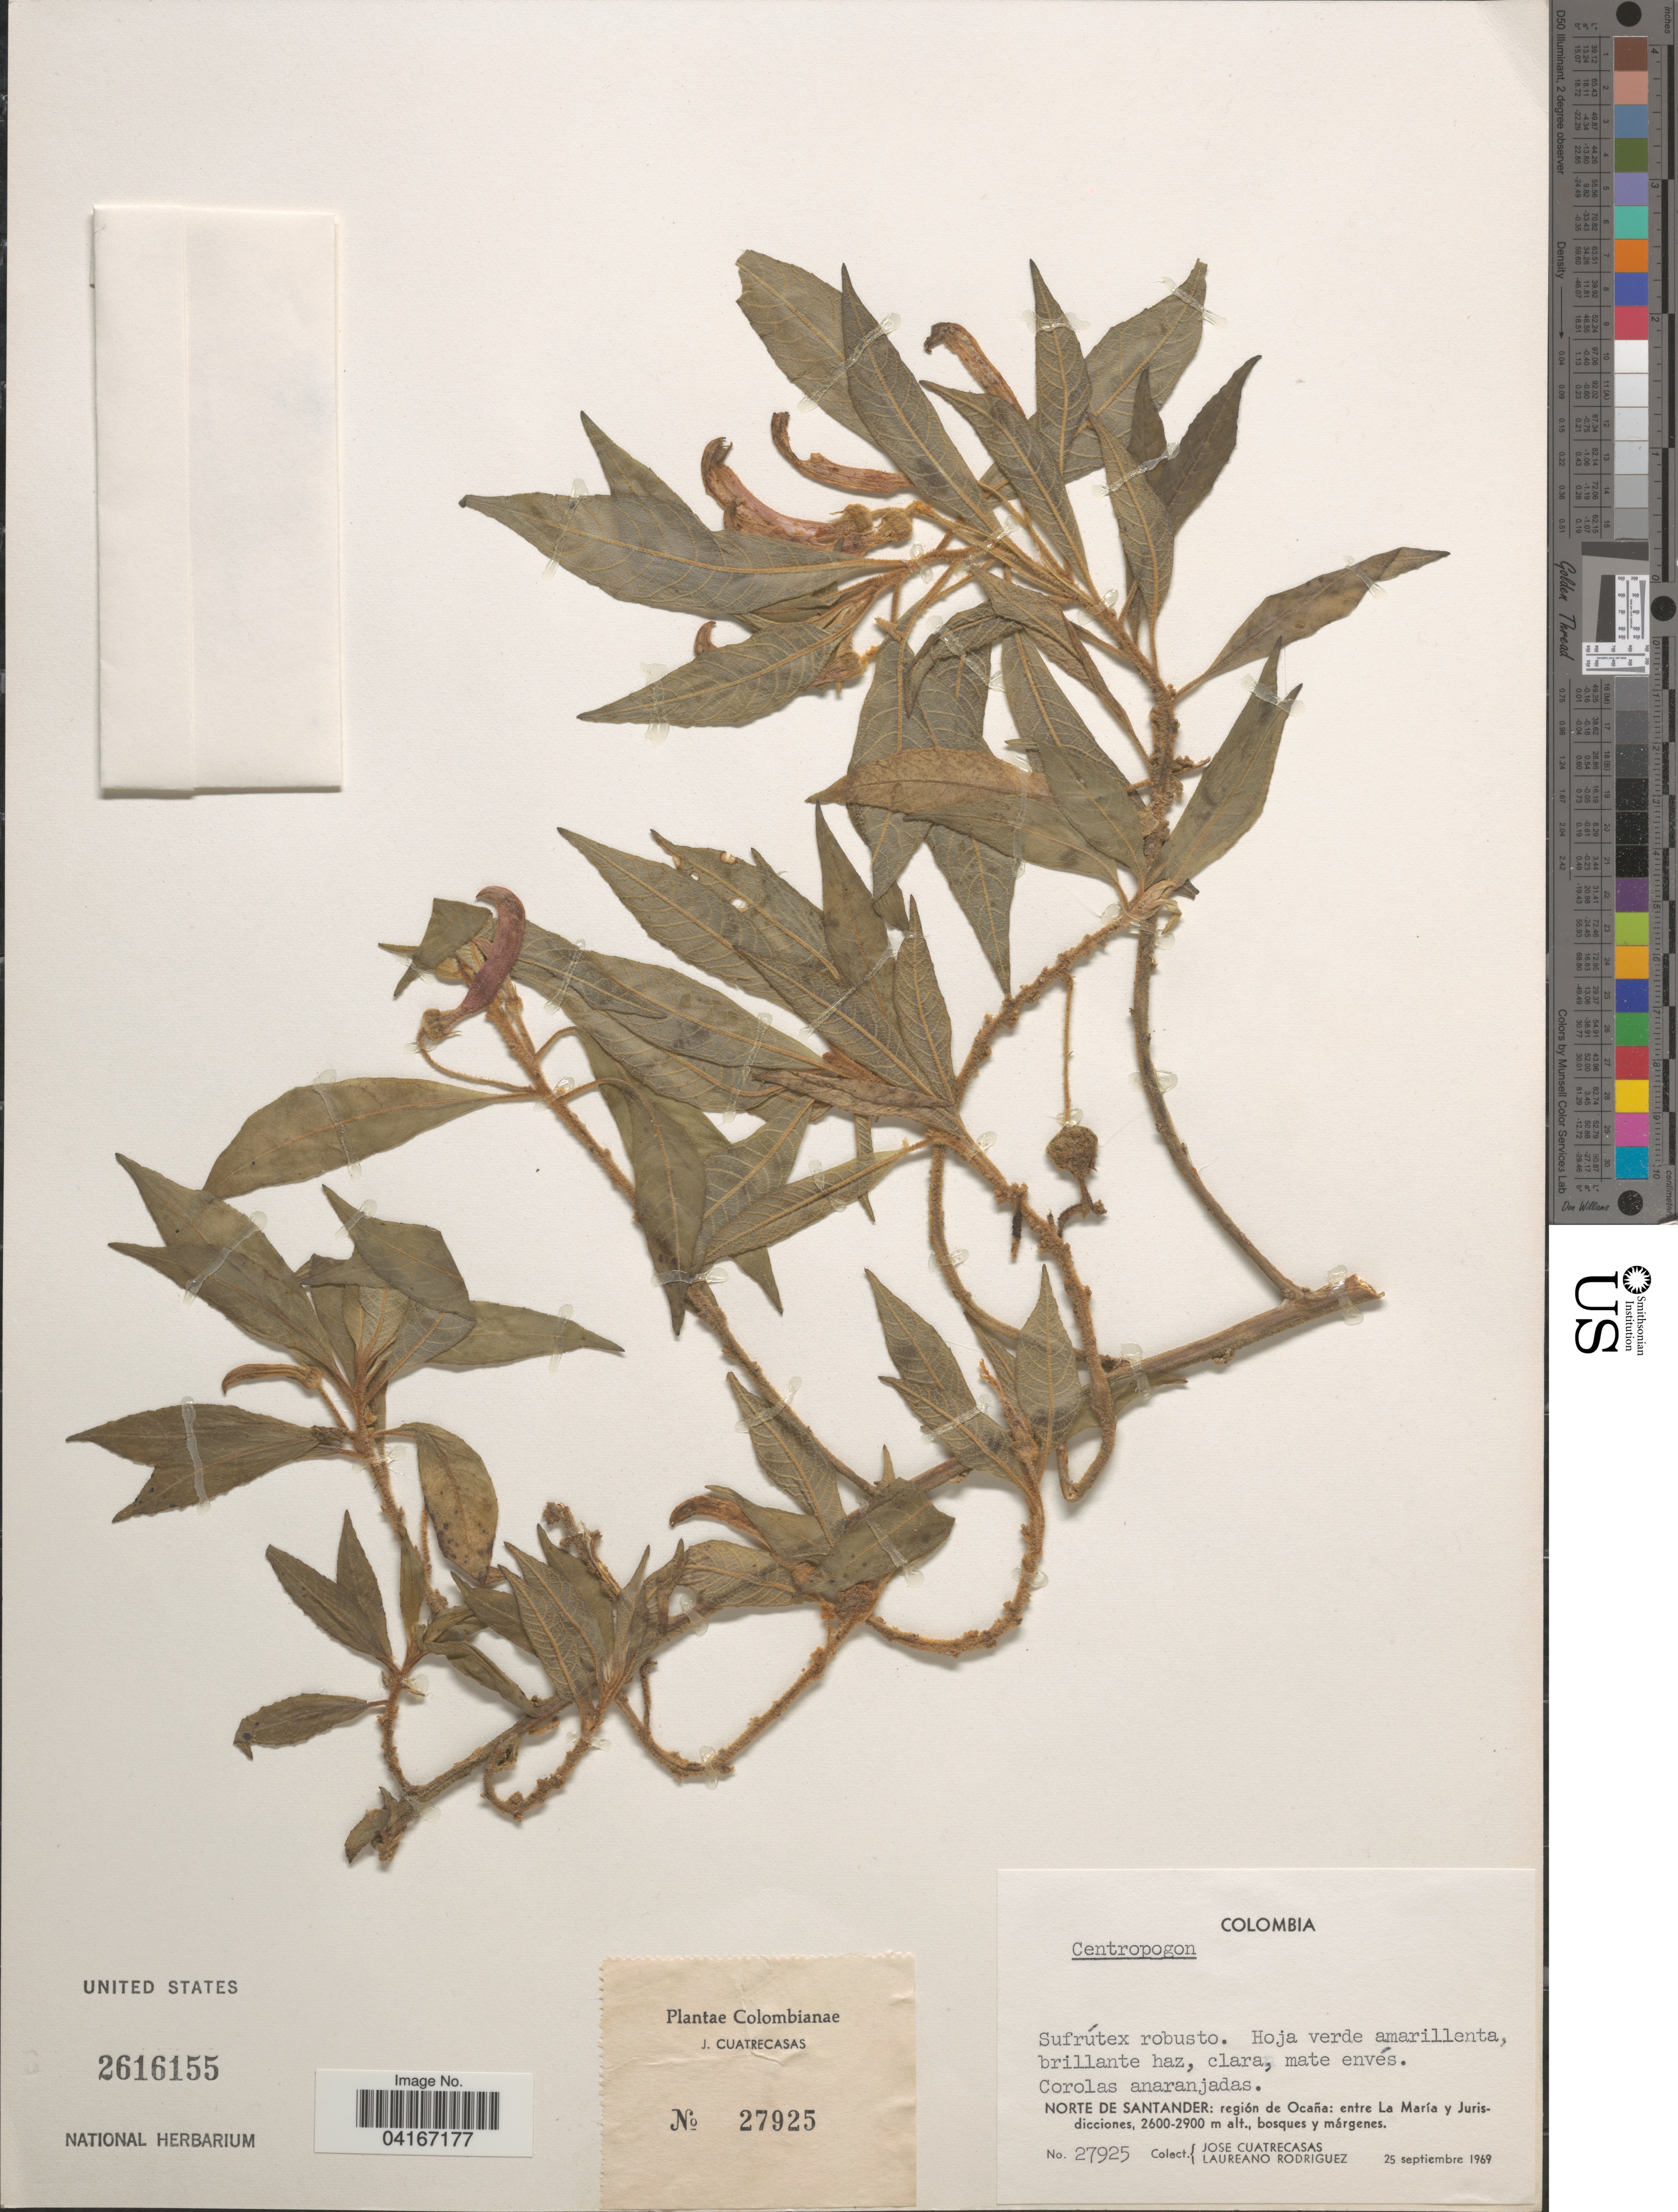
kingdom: Plantae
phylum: Tracheophyta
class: Magnoliopsida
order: Asterales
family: Campanulaceae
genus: Centropogon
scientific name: Centropogon sp.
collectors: J. Cuatrecasas & L. Rodriguez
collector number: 27925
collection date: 1969-09-25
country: Colombia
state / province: Norte de Santander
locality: Región de Ocaña: entre La María y Jurisdicciones.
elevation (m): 2600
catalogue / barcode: US 2616155